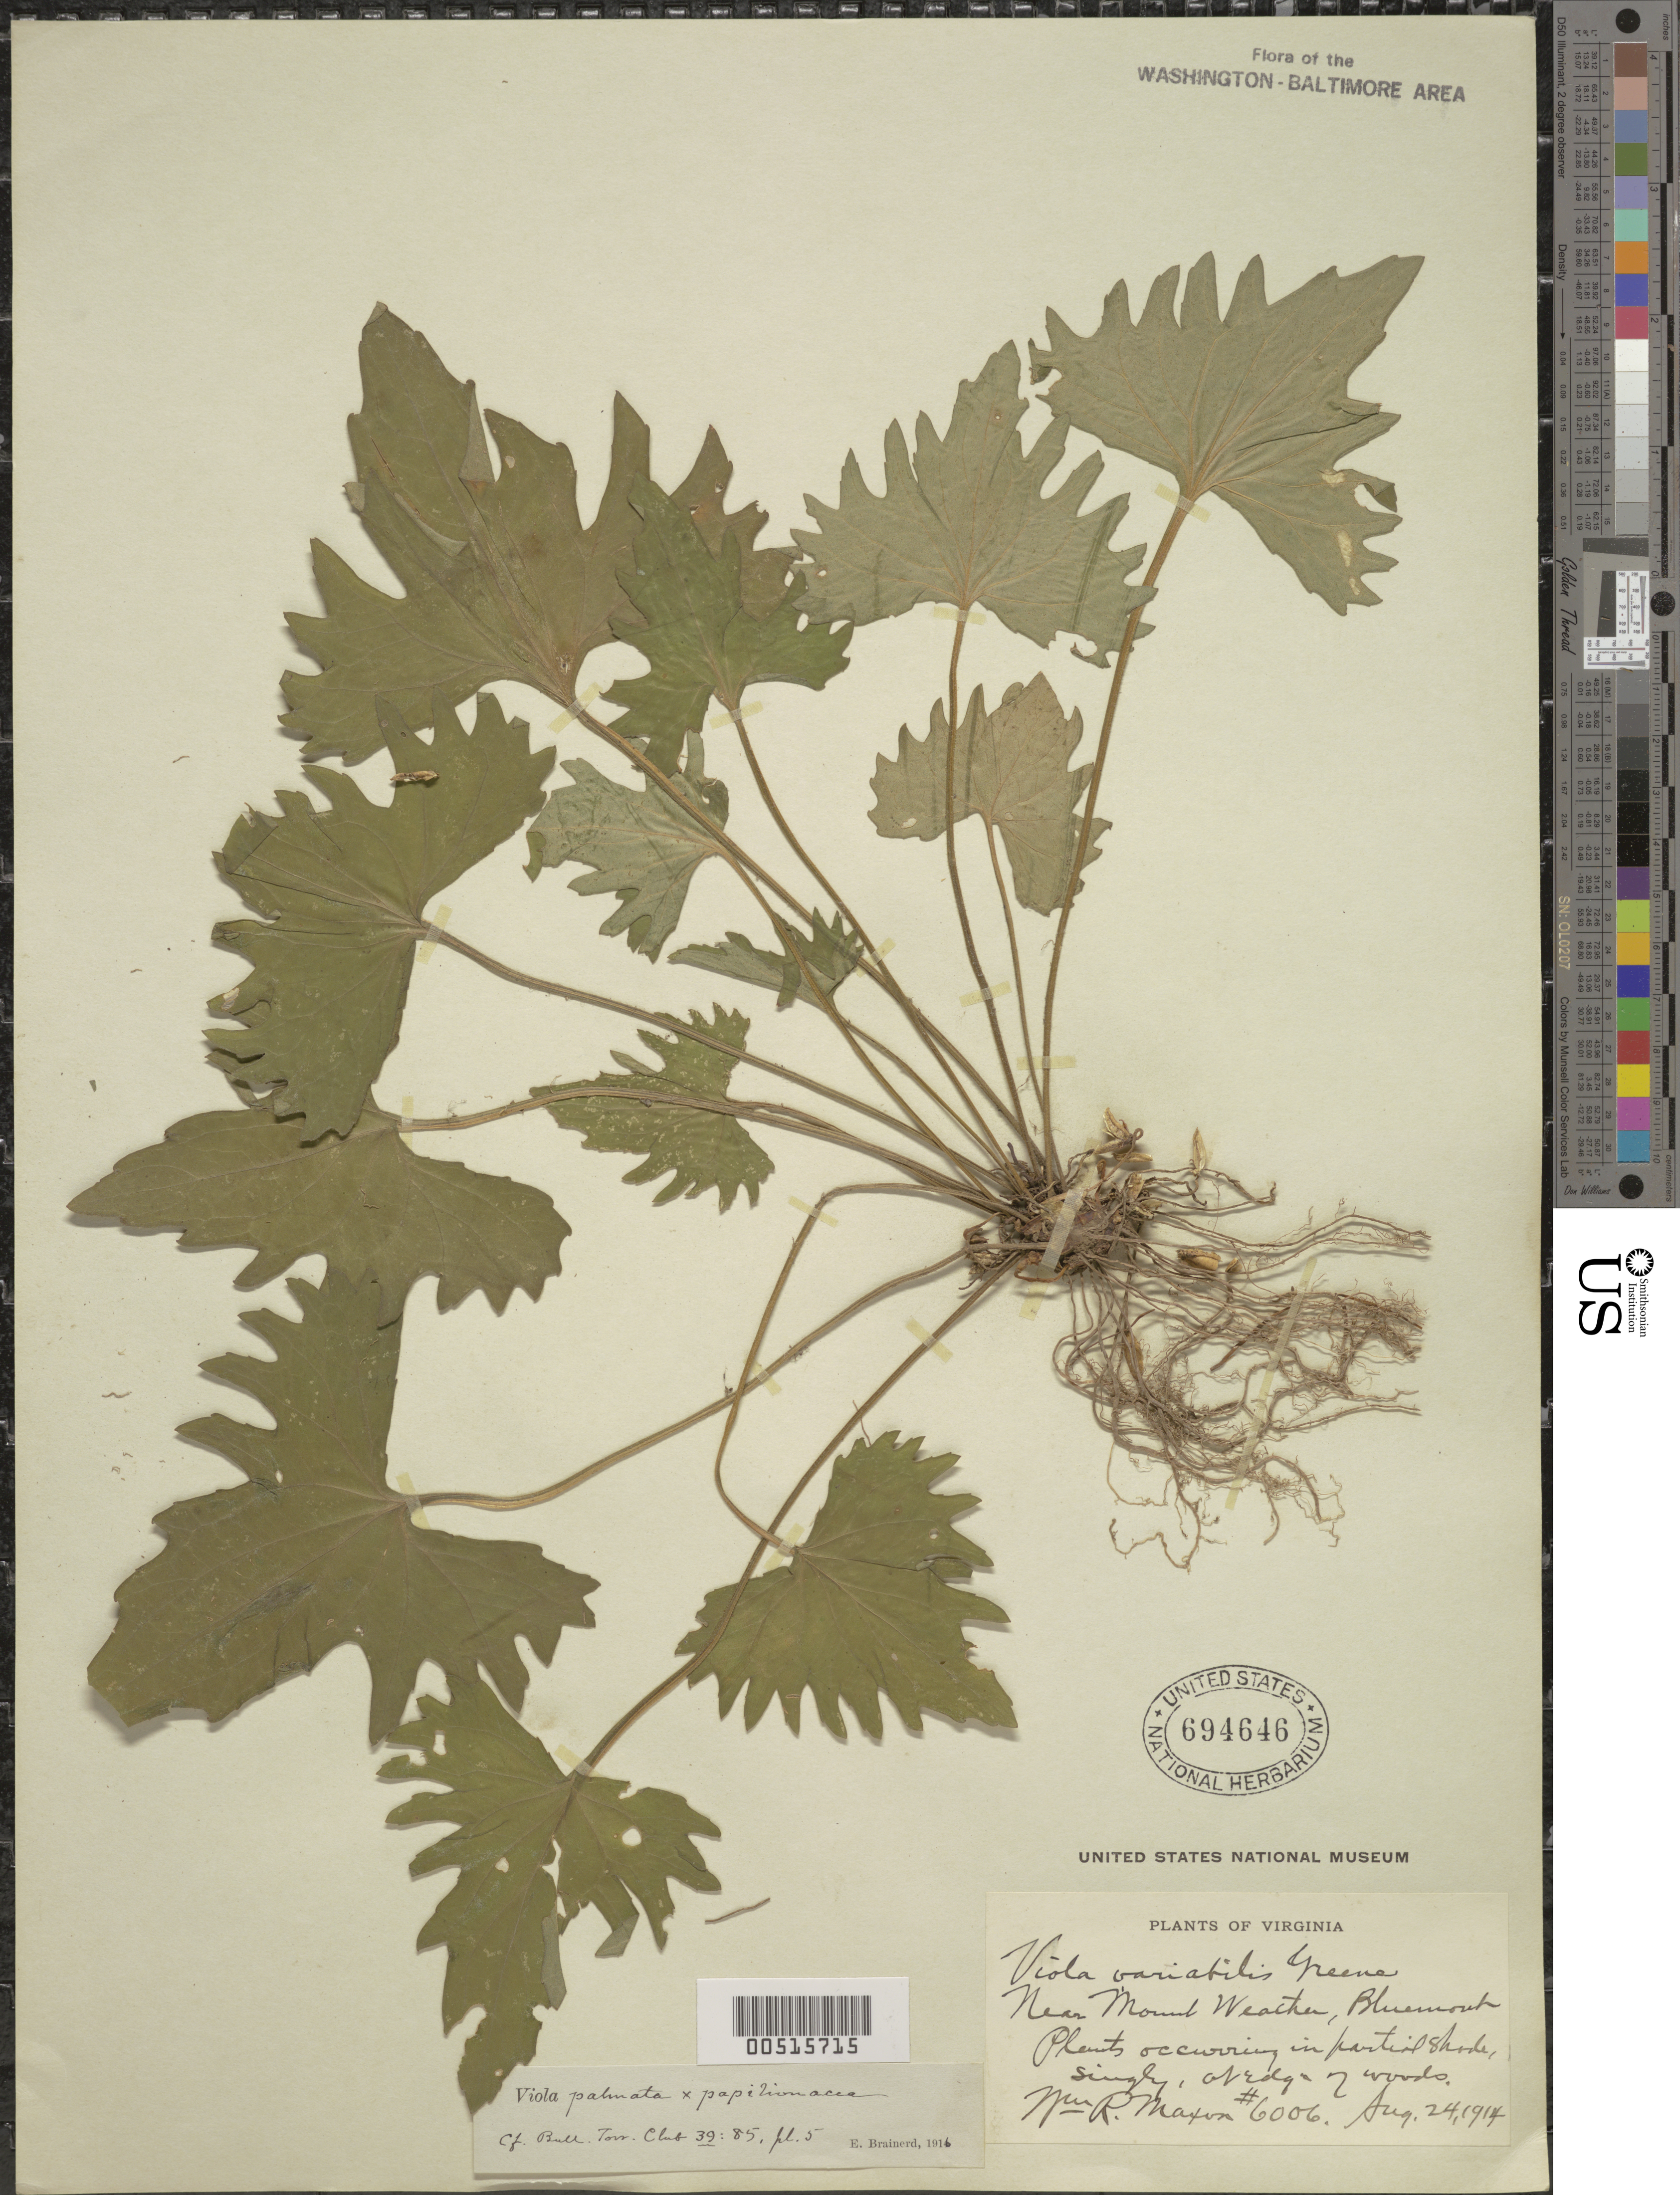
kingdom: Plantae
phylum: Tracheophyta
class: Magnoliopsida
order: Malpighiales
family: Violaceae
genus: Viola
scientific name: Viola palmata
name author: L.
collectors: W. R. Maxon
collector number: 6006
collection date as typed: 24 Aug 1914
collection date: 1914-08-24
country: United States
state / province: Virginia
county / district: Loudoun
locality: Bluemont, near Mount Weather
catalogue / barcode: US 694646-2